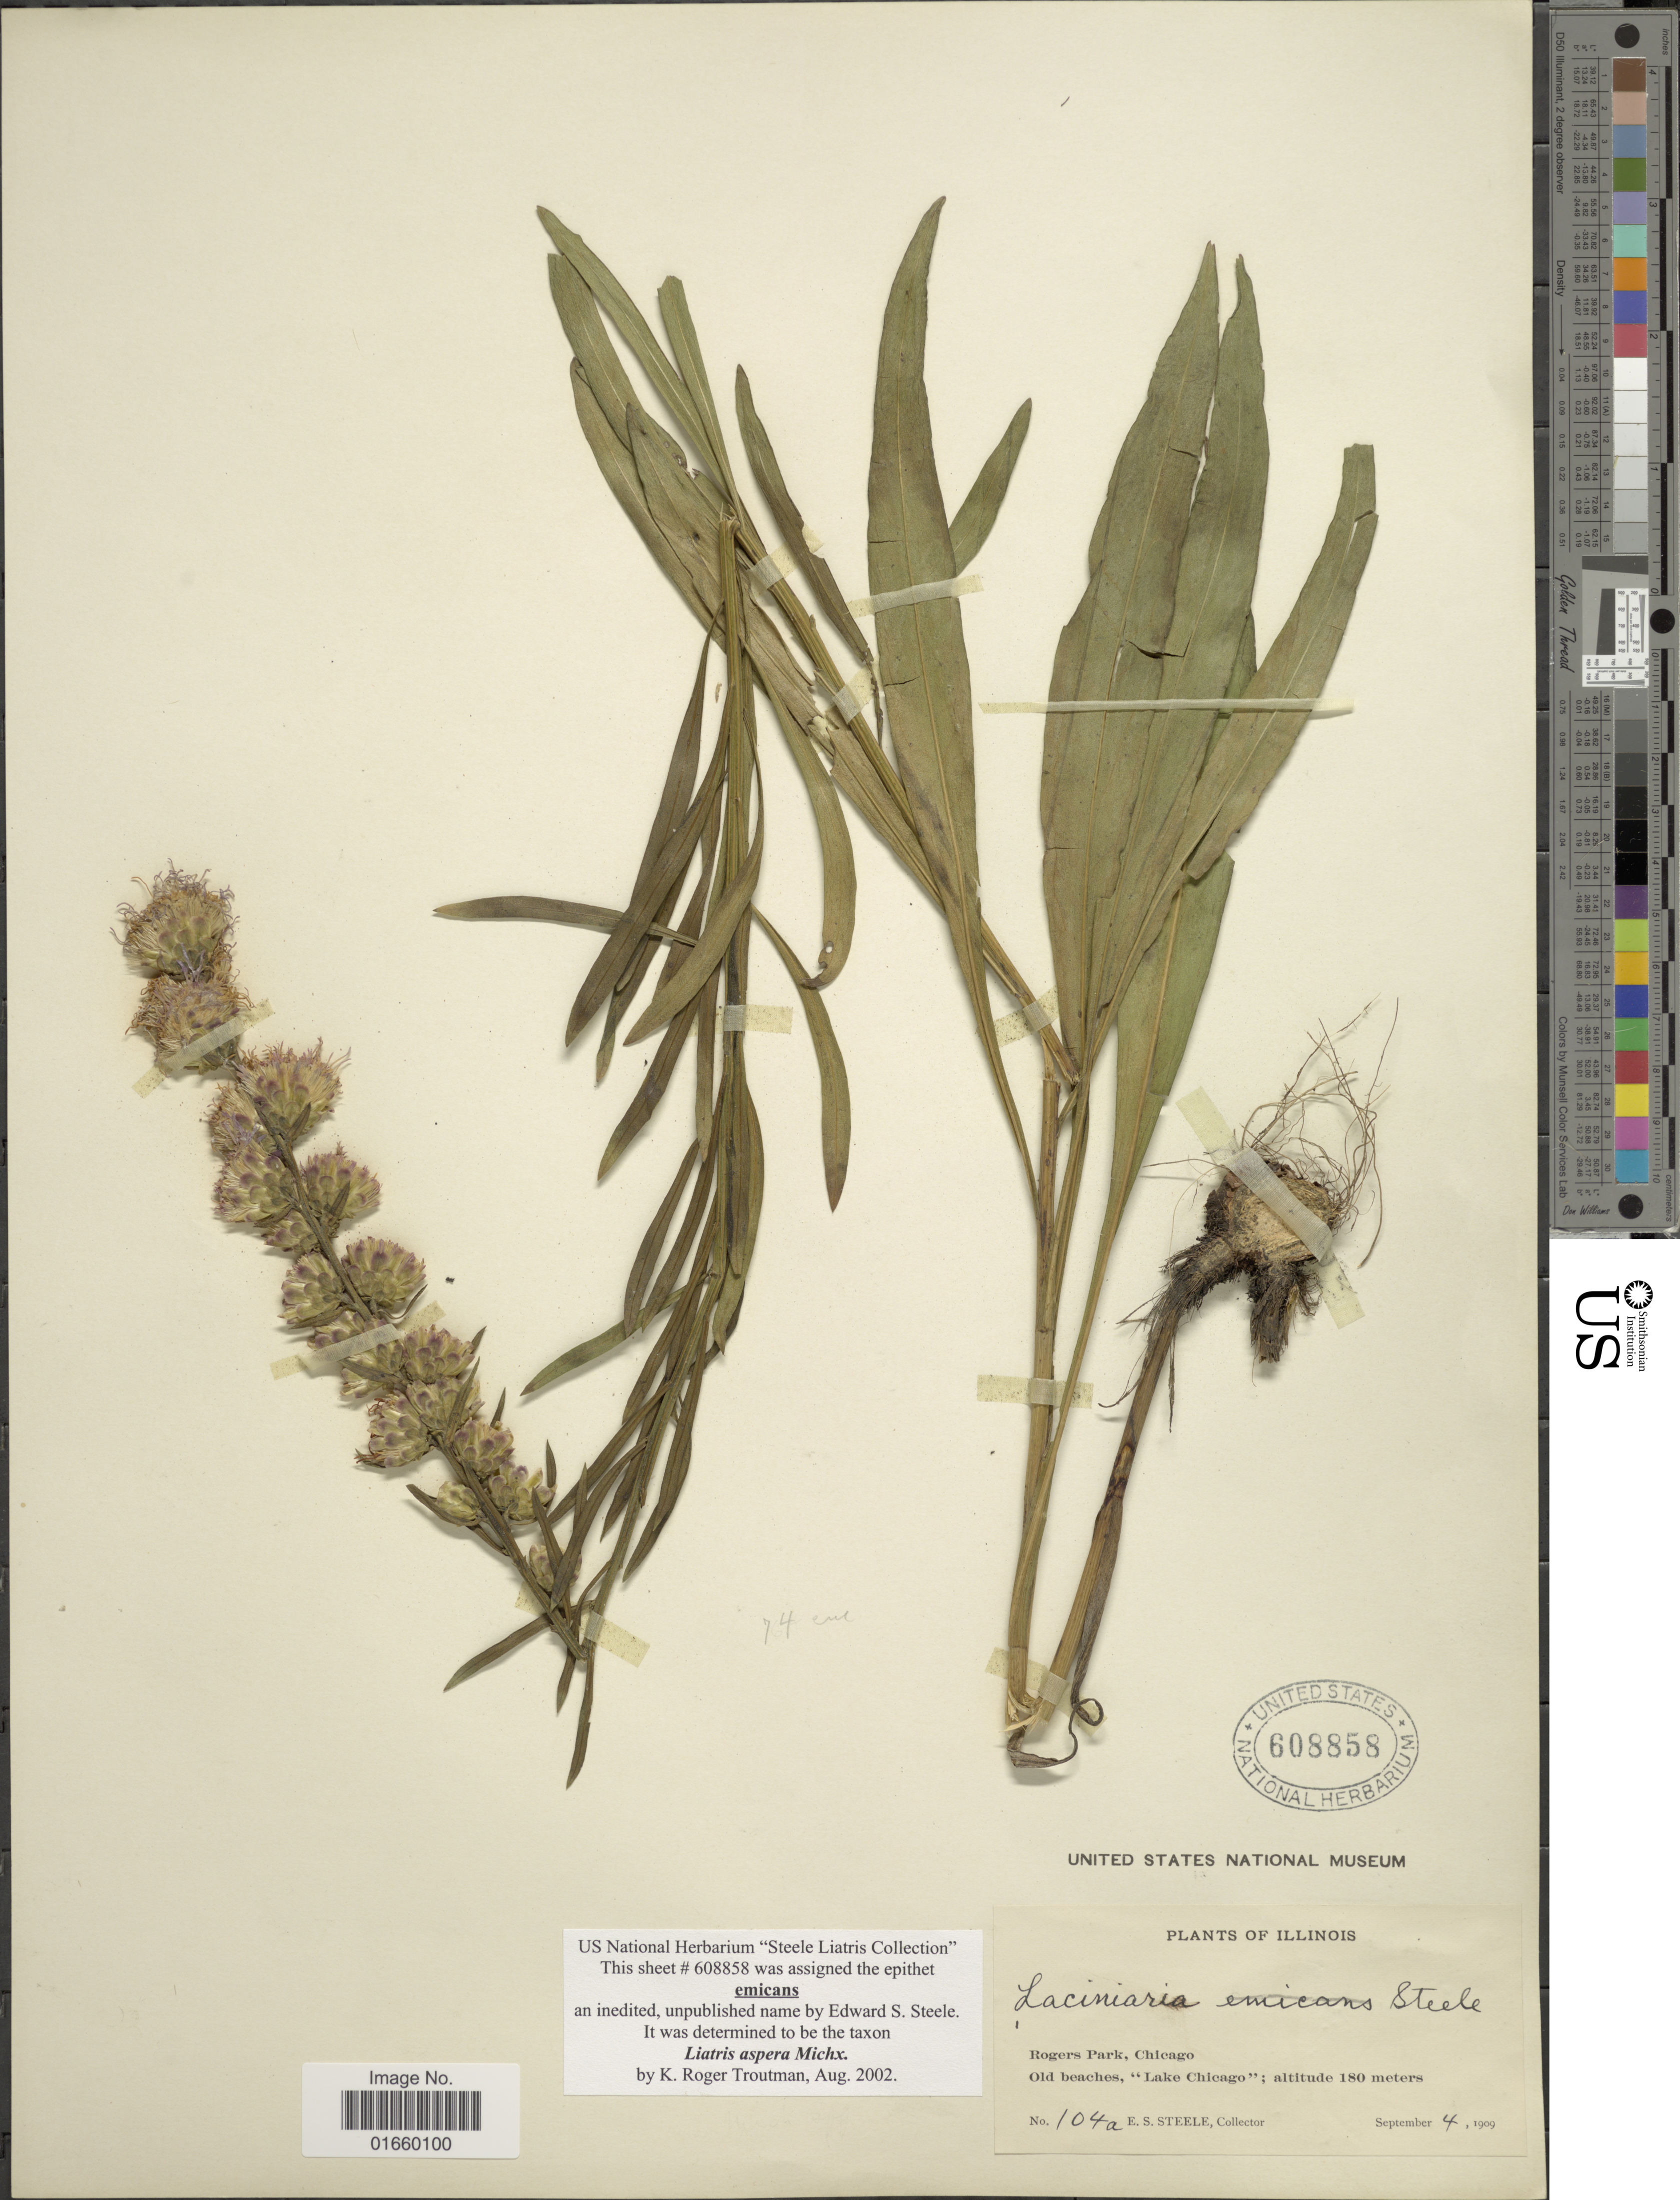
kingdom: Plantae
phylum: Tracheophyta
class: Magnoliopsida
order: Asterales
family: Asteraceae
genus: Liatris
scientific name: Liatris aspera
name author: Michx.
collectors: E. Steele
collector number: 104a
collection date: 1909-09-04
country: United States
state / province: Illinois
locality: Rogers Park, Chicago, Old beaches, "Lake Chicago"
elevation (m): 180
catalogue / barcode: US 608858